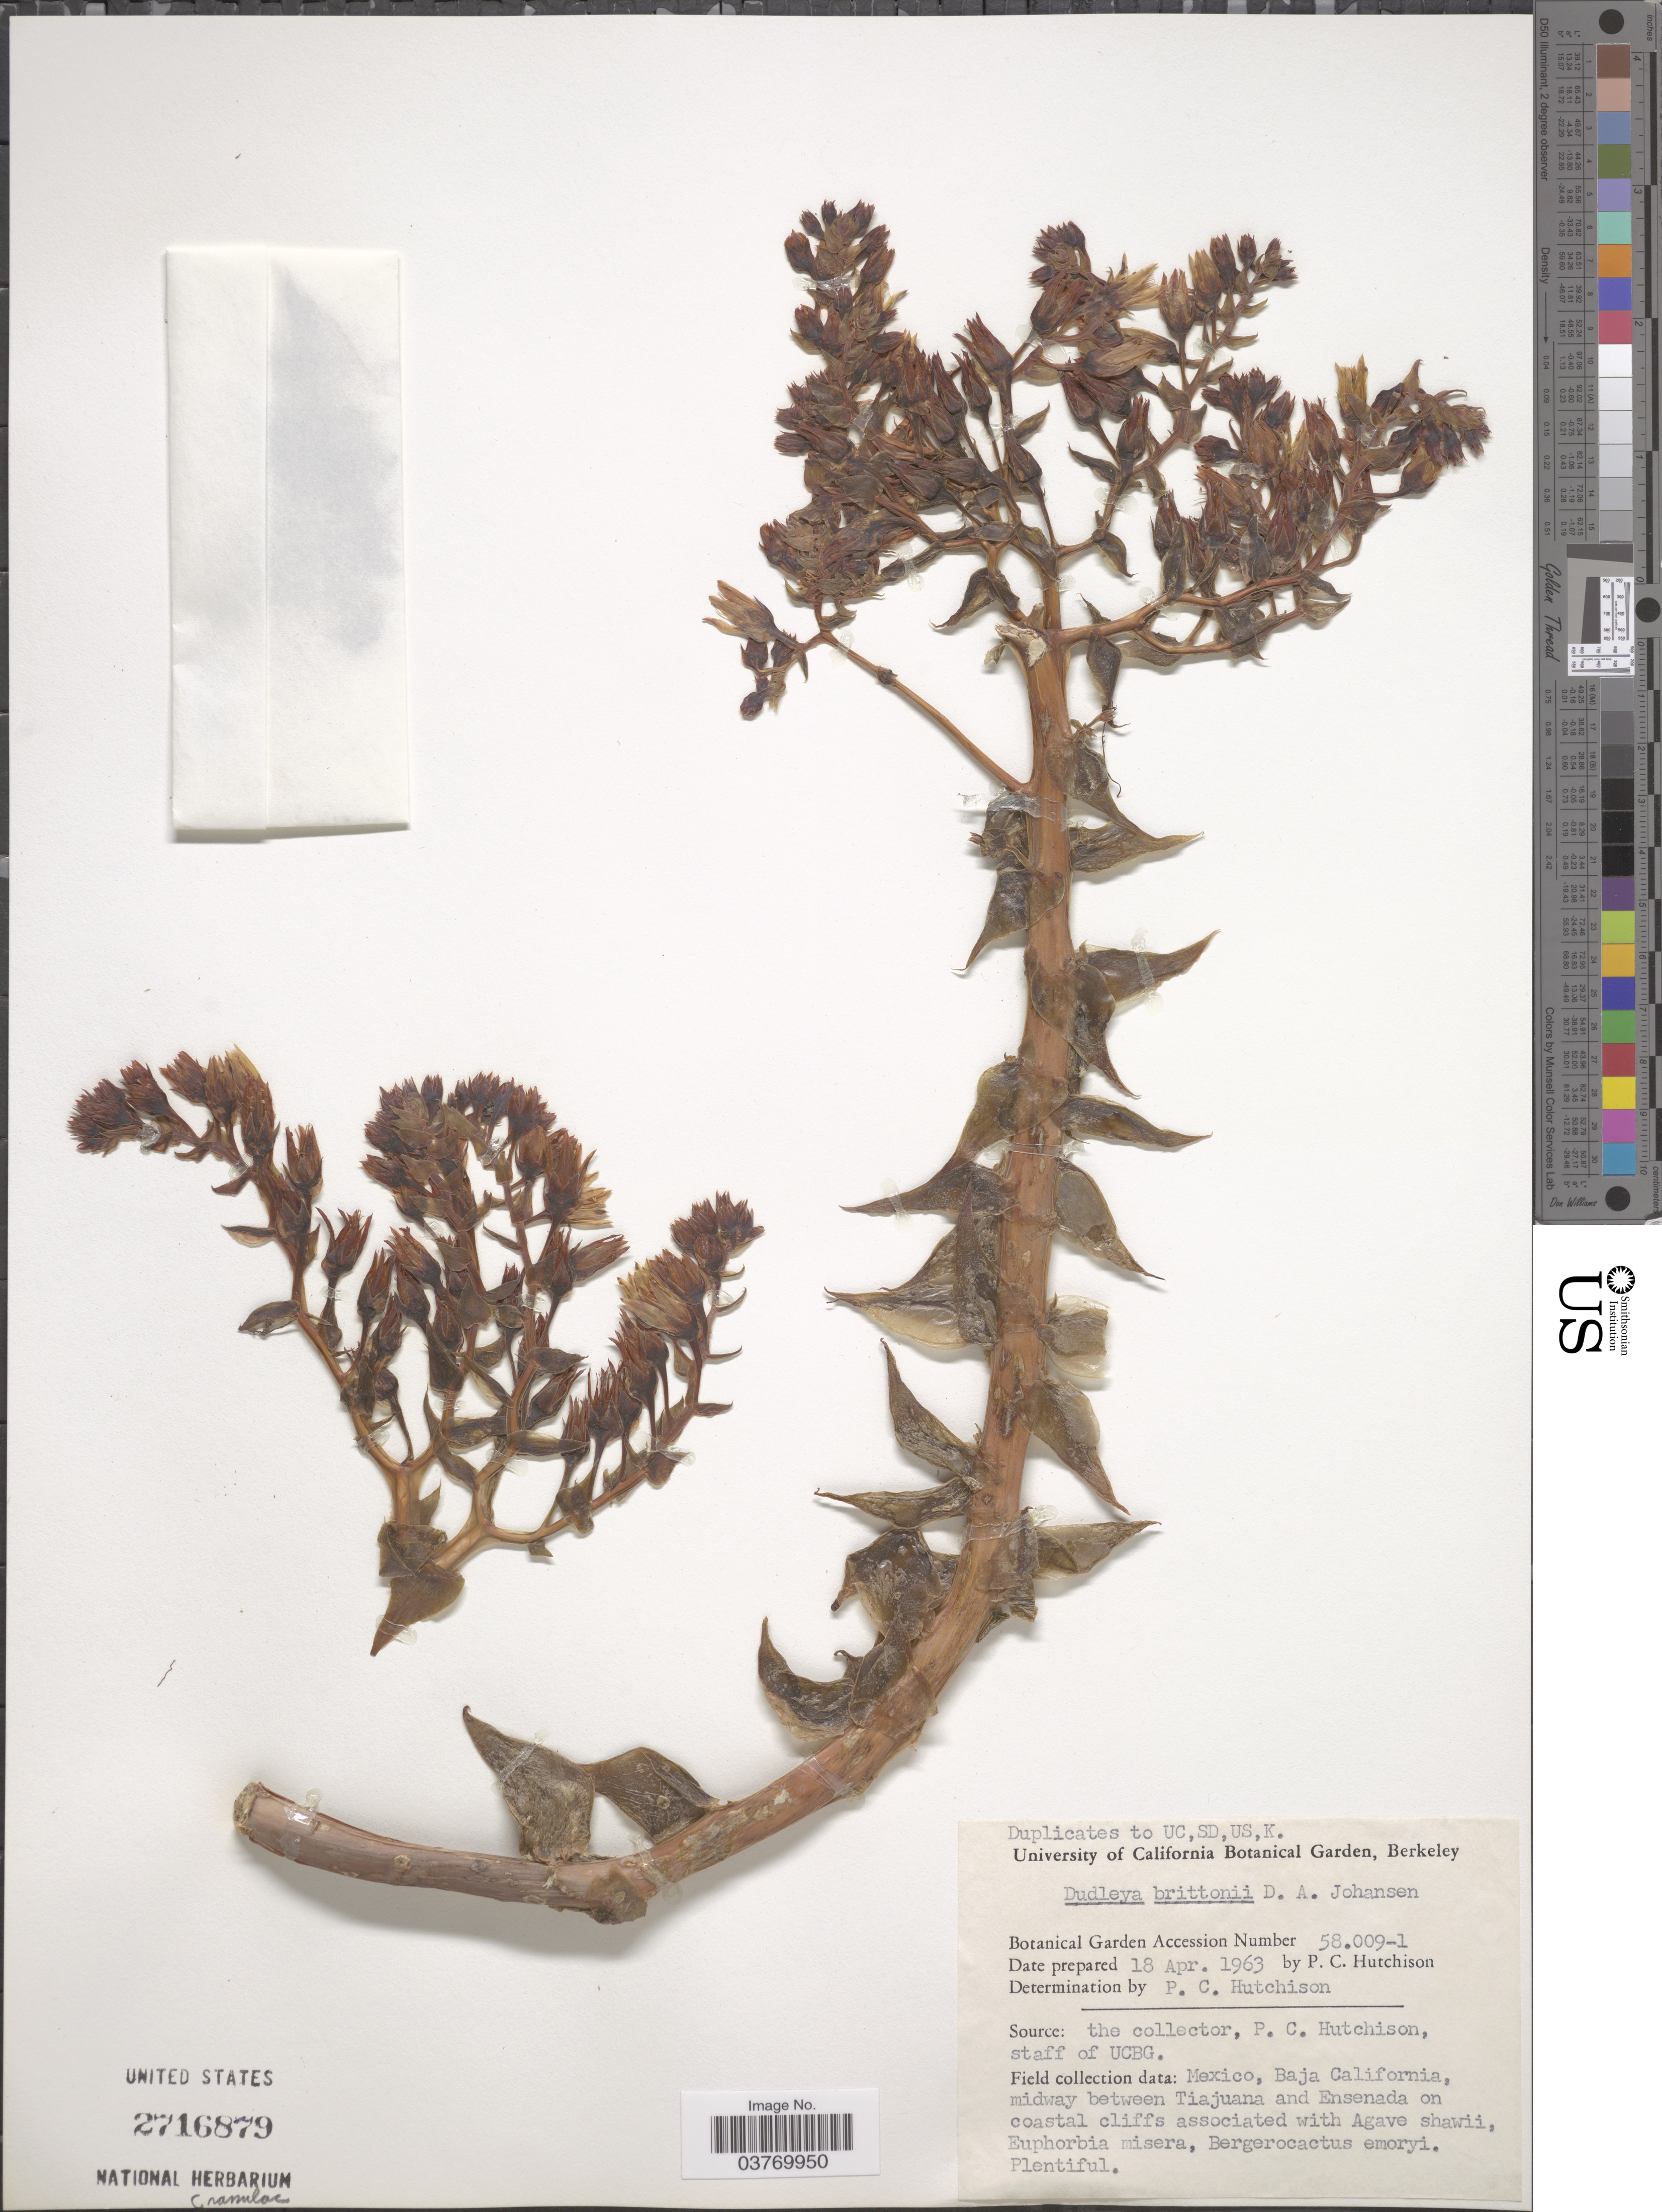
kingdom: Plantae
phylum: Tracheophyta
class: Magnoliopsida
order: Saxifragales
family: Crassulaceae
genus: Dudleya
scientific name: Dudleya brittonii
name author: Johans.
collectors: P. C. Hutchison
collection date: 1963-04-18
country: United States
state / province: California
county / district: Alameda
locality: University of California Botanical Garden, Berkeley.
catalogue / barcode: US 2716879